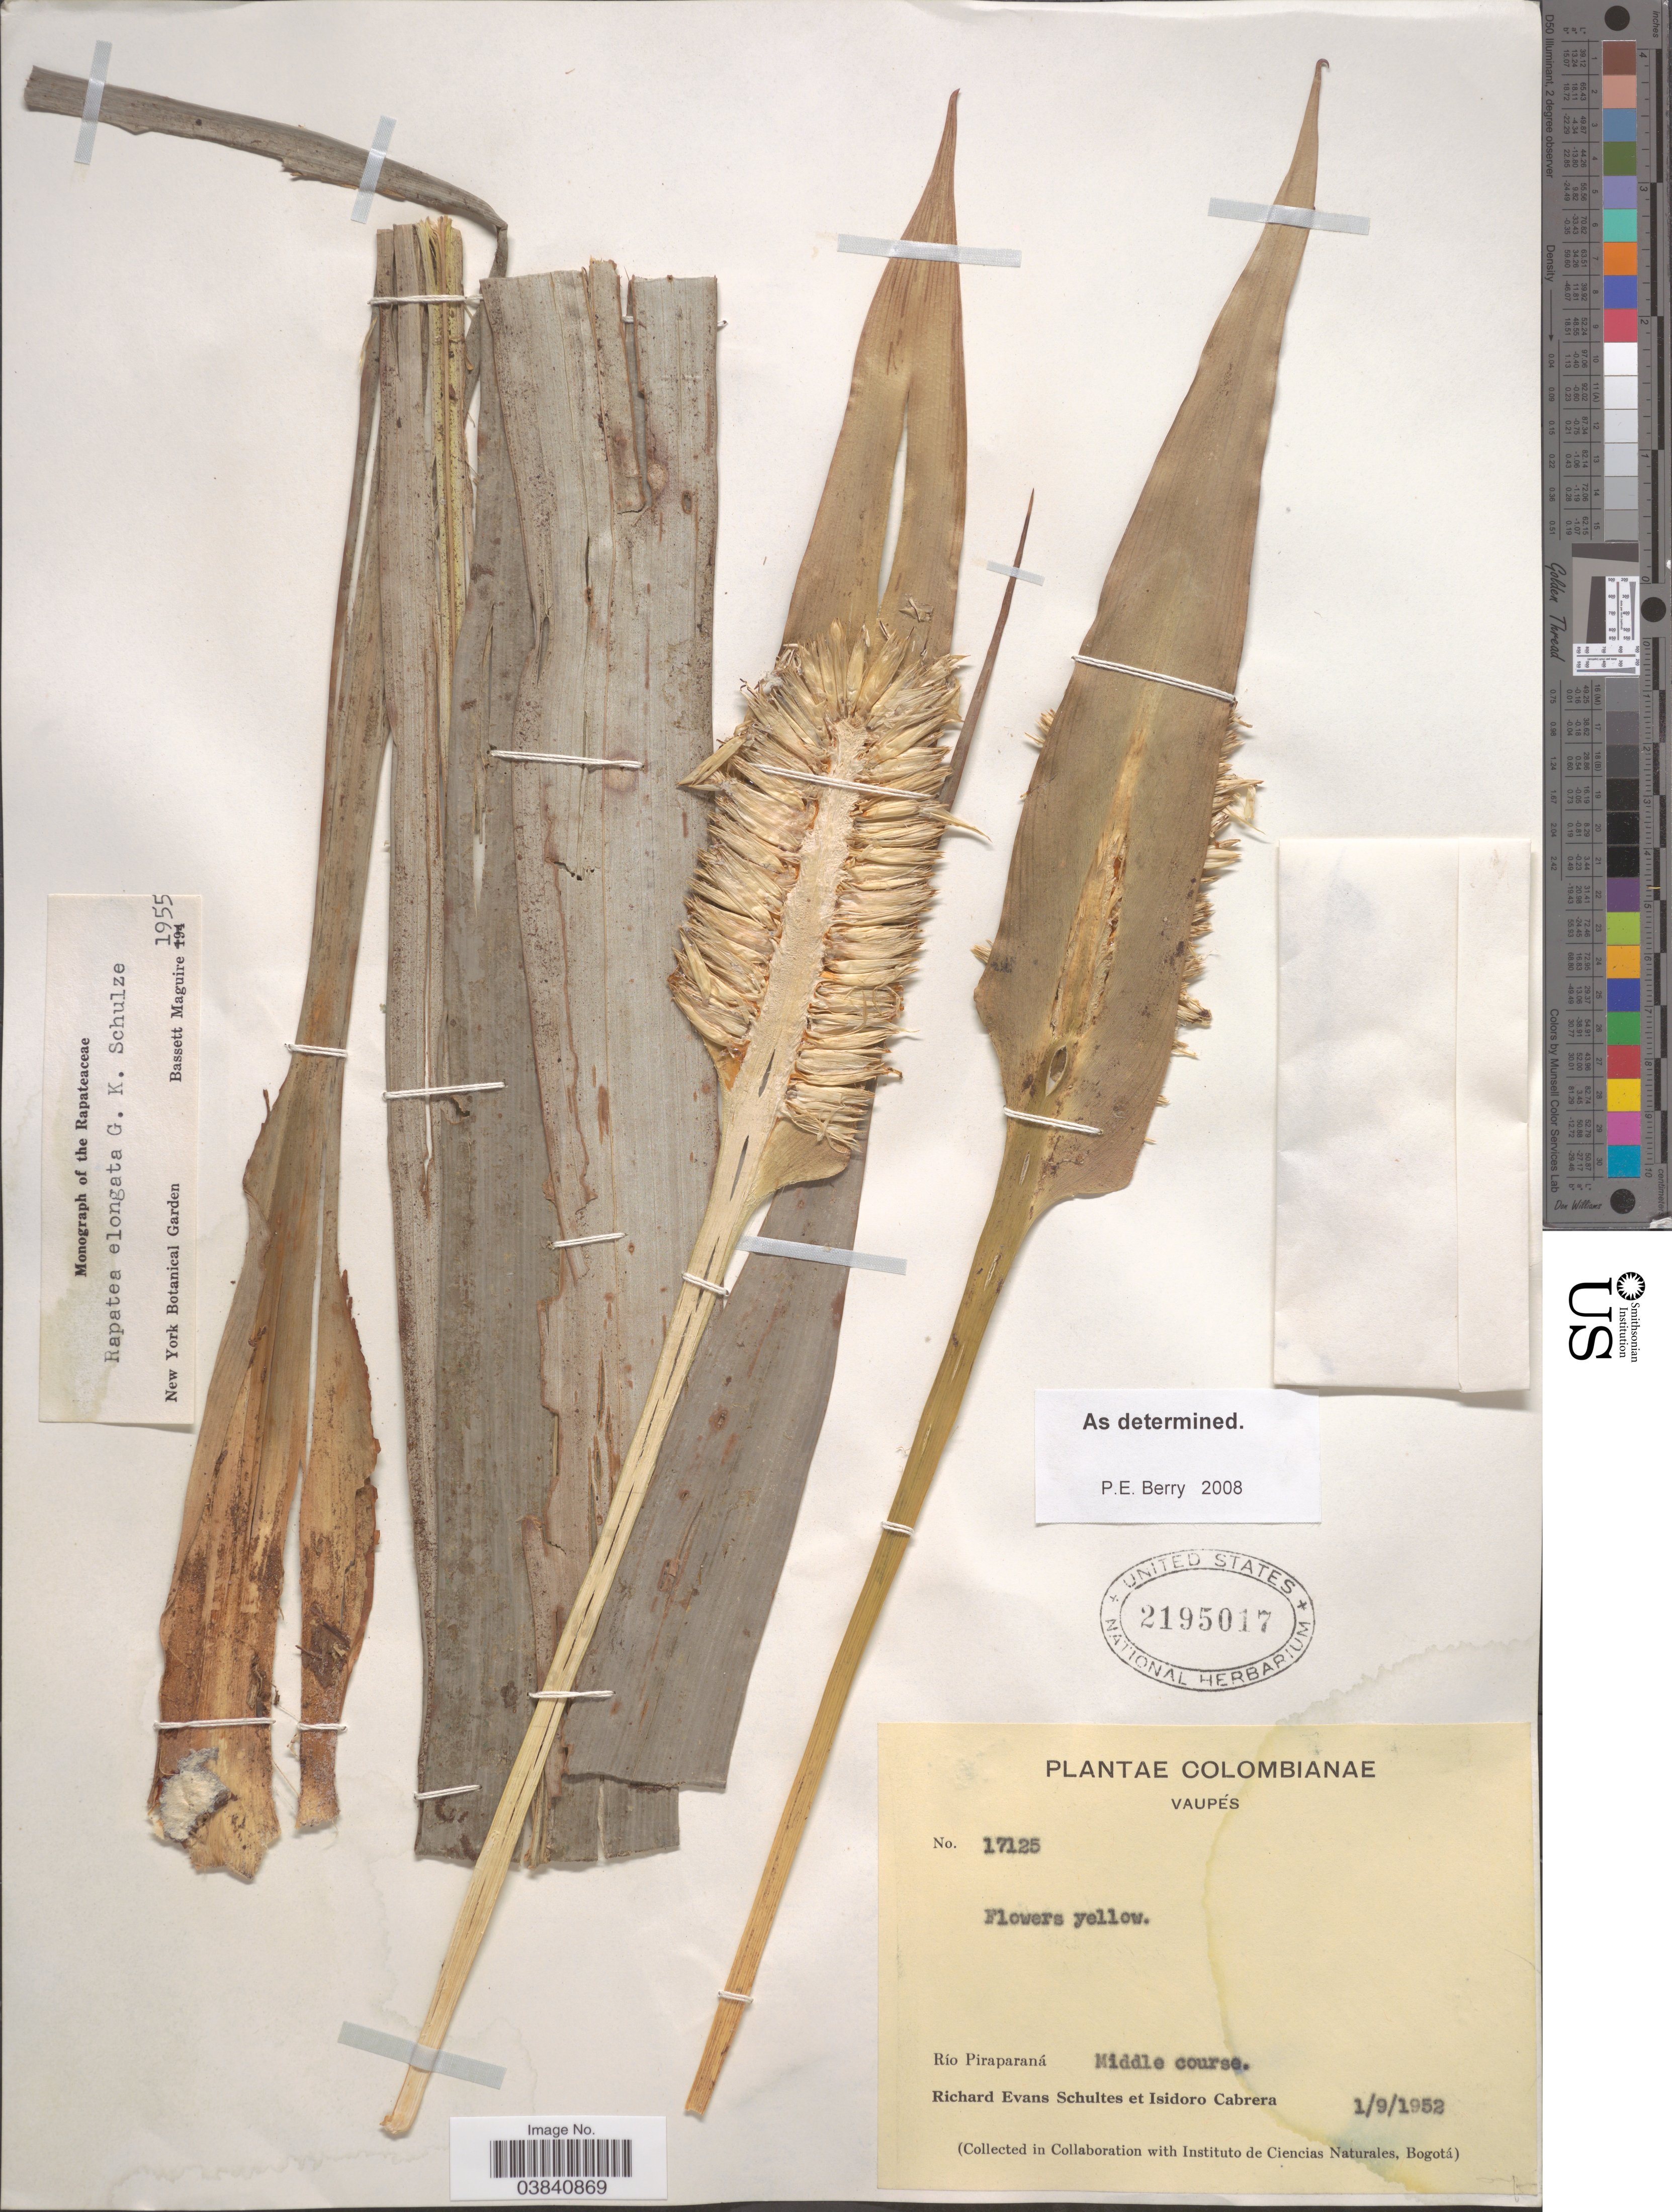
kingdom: Plantae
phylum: Tracheophyta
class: Liliopsida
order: Poales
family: Rapateaceae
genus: Rapatea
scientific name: Rapatea elongata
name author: G. Schulze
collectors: R. E. Schultes & I. Cabrera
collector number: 17125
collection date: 1952-09-01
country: Colombia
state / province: Vaupés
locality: Río Piraparaná. Middle course.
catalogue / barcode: US 2195017